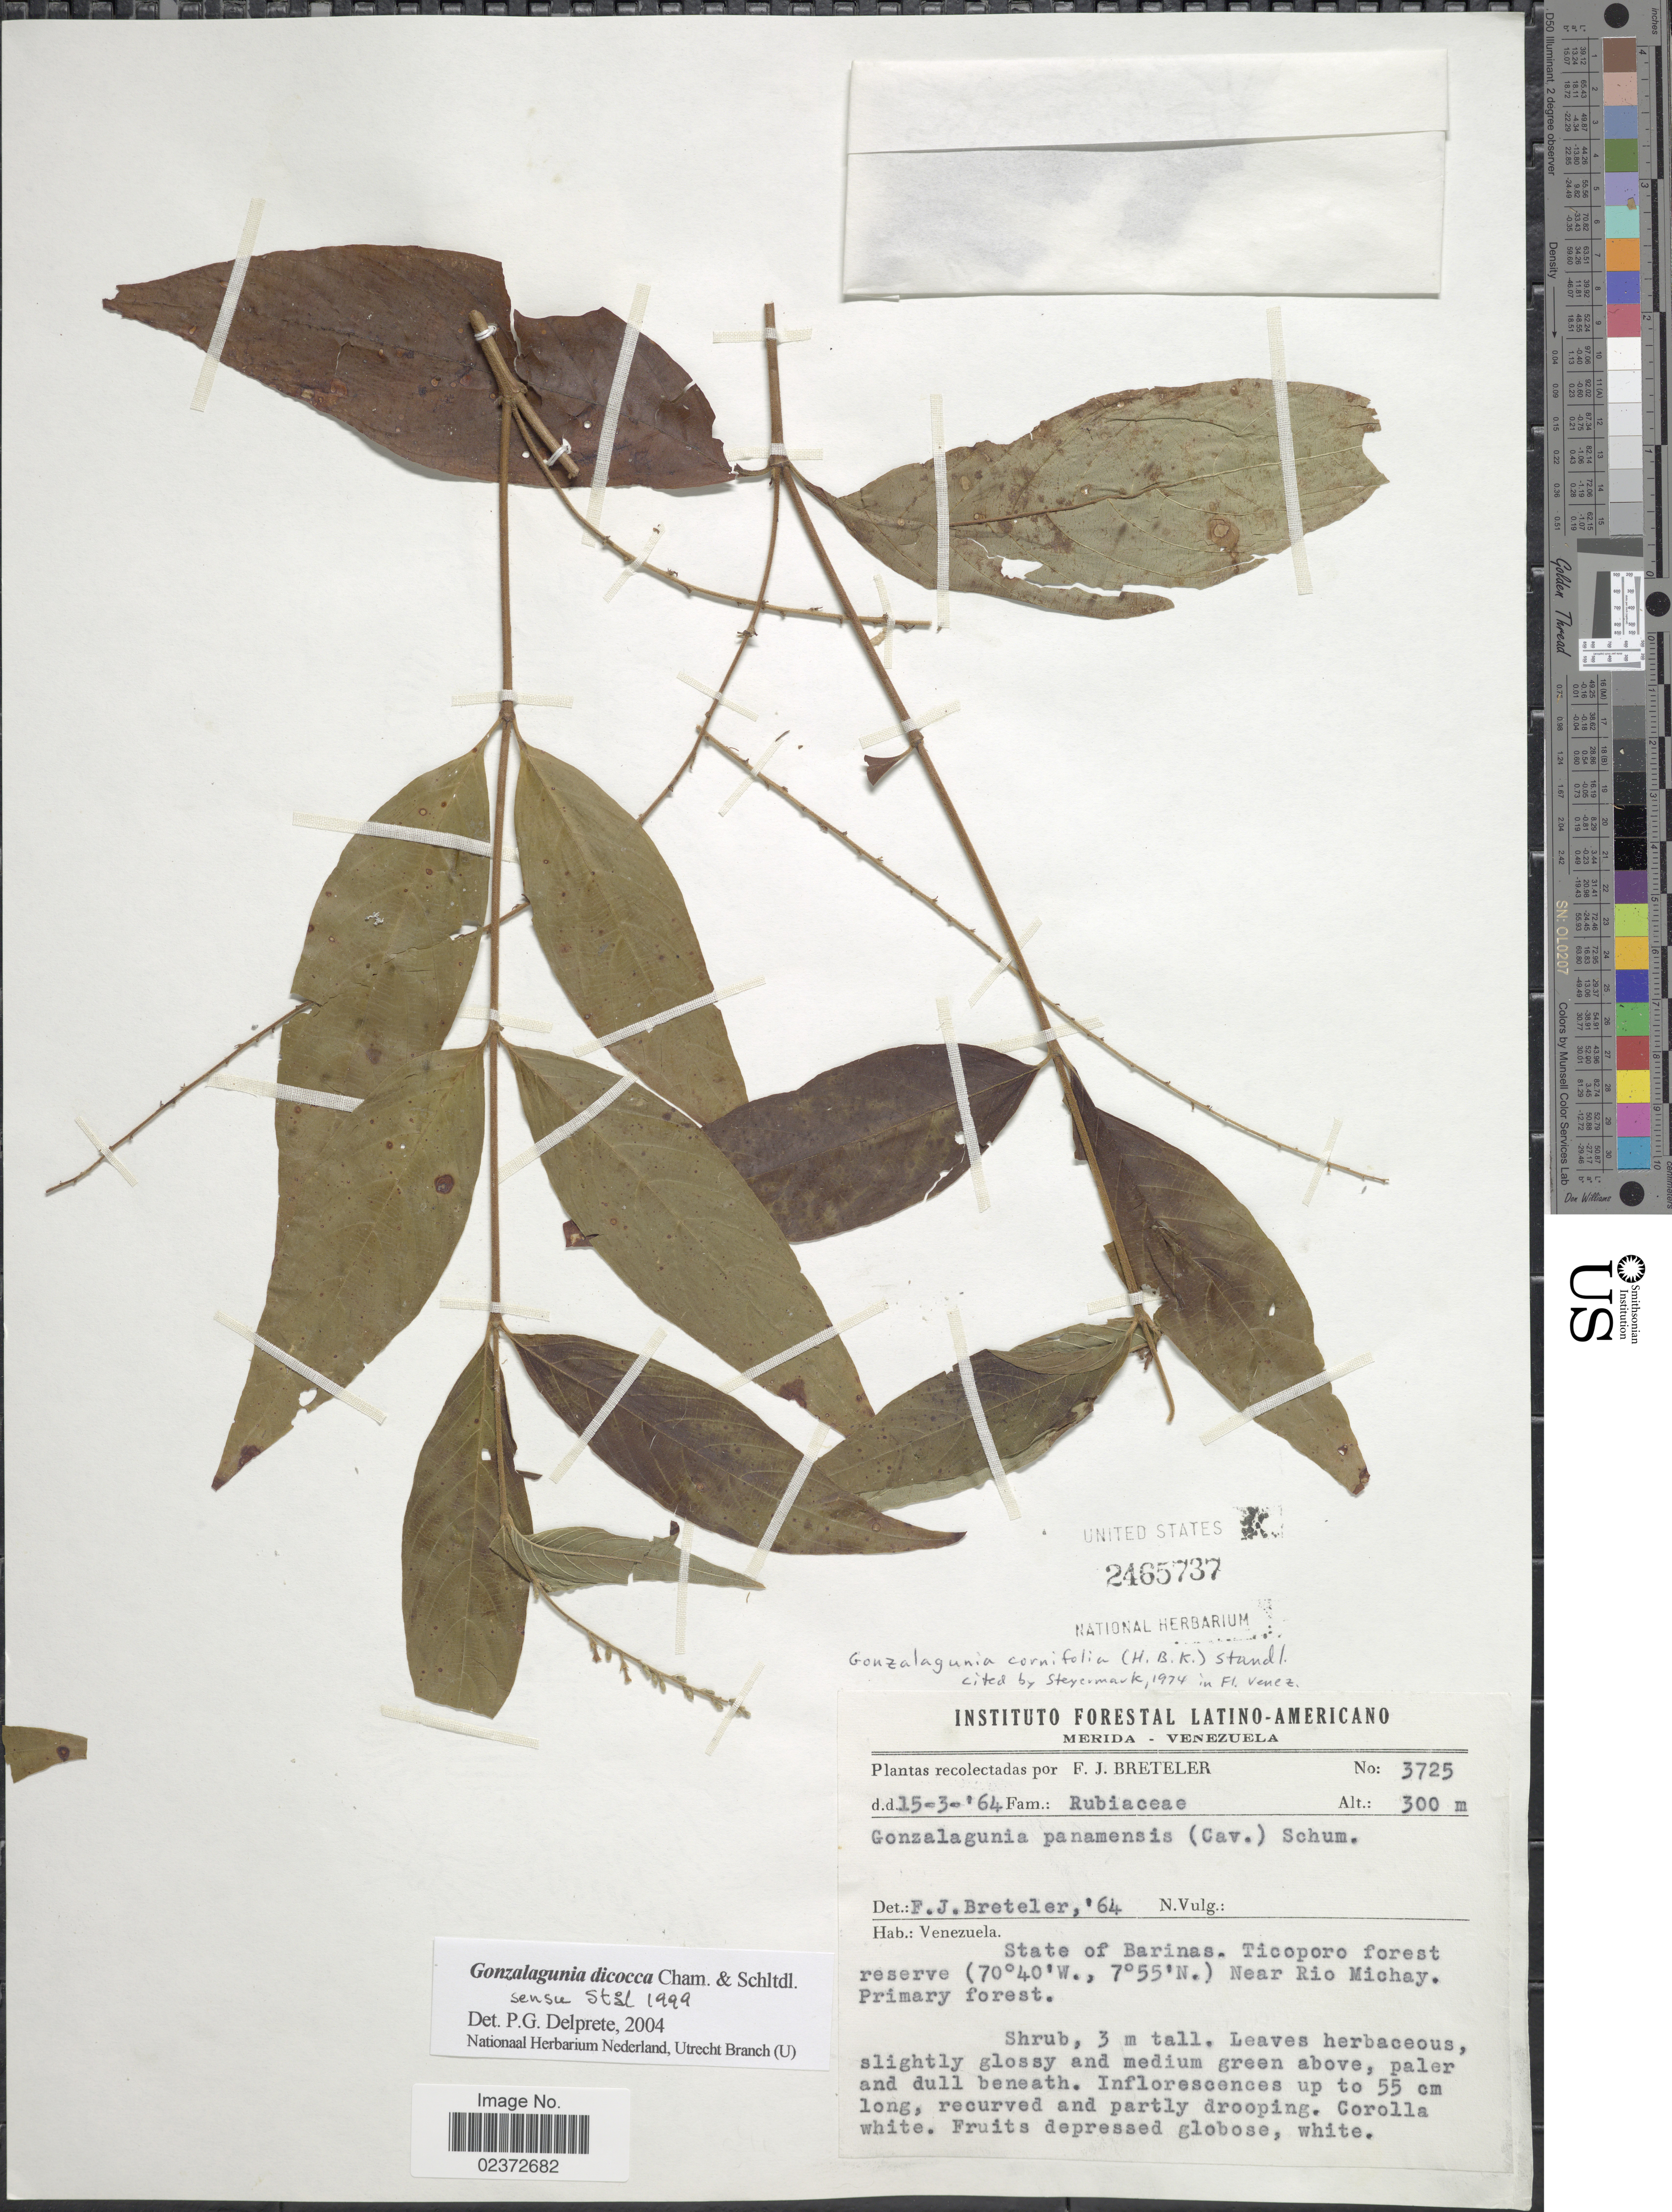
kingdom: Plantae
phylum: Tracheophyta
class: Magnoliopsida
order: Gentianales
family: Rubiaceae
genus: Gonzalagunia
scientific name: Gonzalagunia dicocca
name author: Cham. & Schltdl.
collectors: F. J. Breteler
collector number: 3725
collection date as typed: Transcribed d/m/y: 15/3/64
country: Venezuela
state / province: Barinas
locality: Ticoporo forest reserve. Near Rio Michay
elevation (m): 300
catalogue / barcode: US 2465737